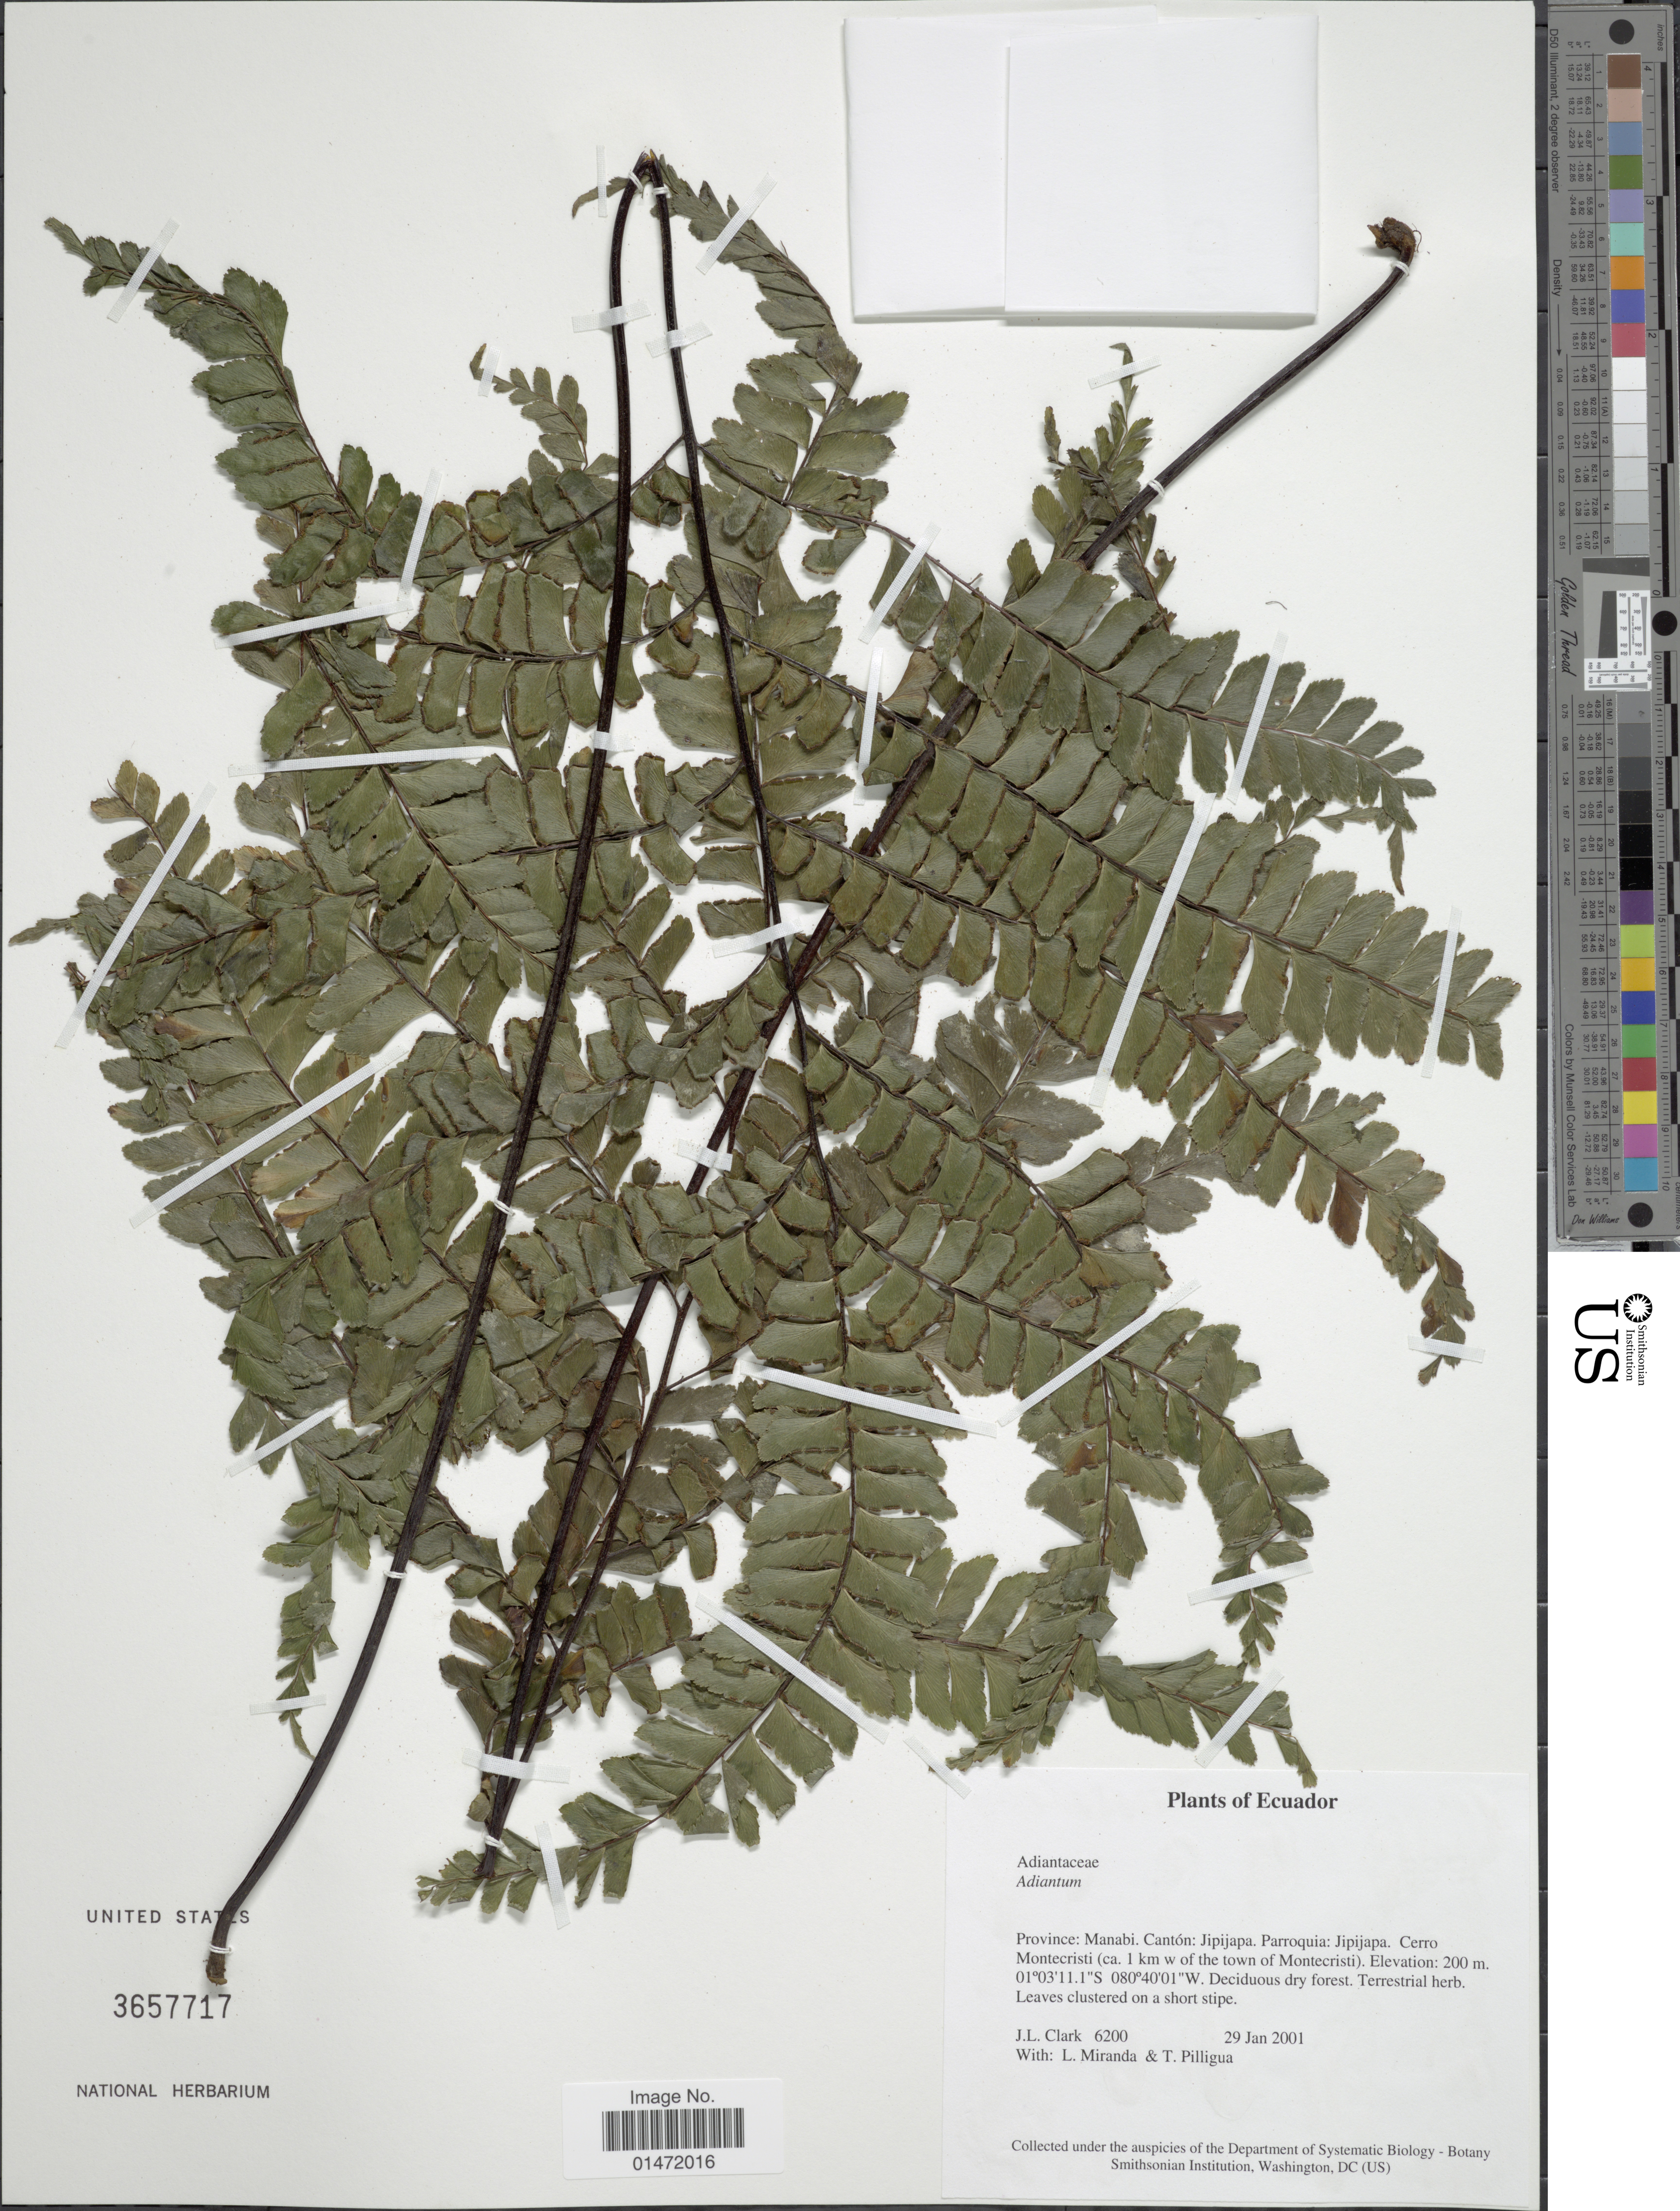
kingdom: Plantae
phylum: Tracheophyta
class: Polypodiopsida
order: Polypodiales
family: Pteridaceae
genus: Adiantum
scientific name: Adiantum sp.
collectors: J. L. Clark, L. Miranda & T. Pilligua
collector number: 6200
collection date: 2001-01-29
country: Ecuador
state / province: Manabí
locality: Cantón: Jipijapa. Parroquia: Jipijapa. Cerro Montecristi (ca. 1 km w of the town of Montecristi)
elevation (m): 200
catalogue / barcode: US 3657717